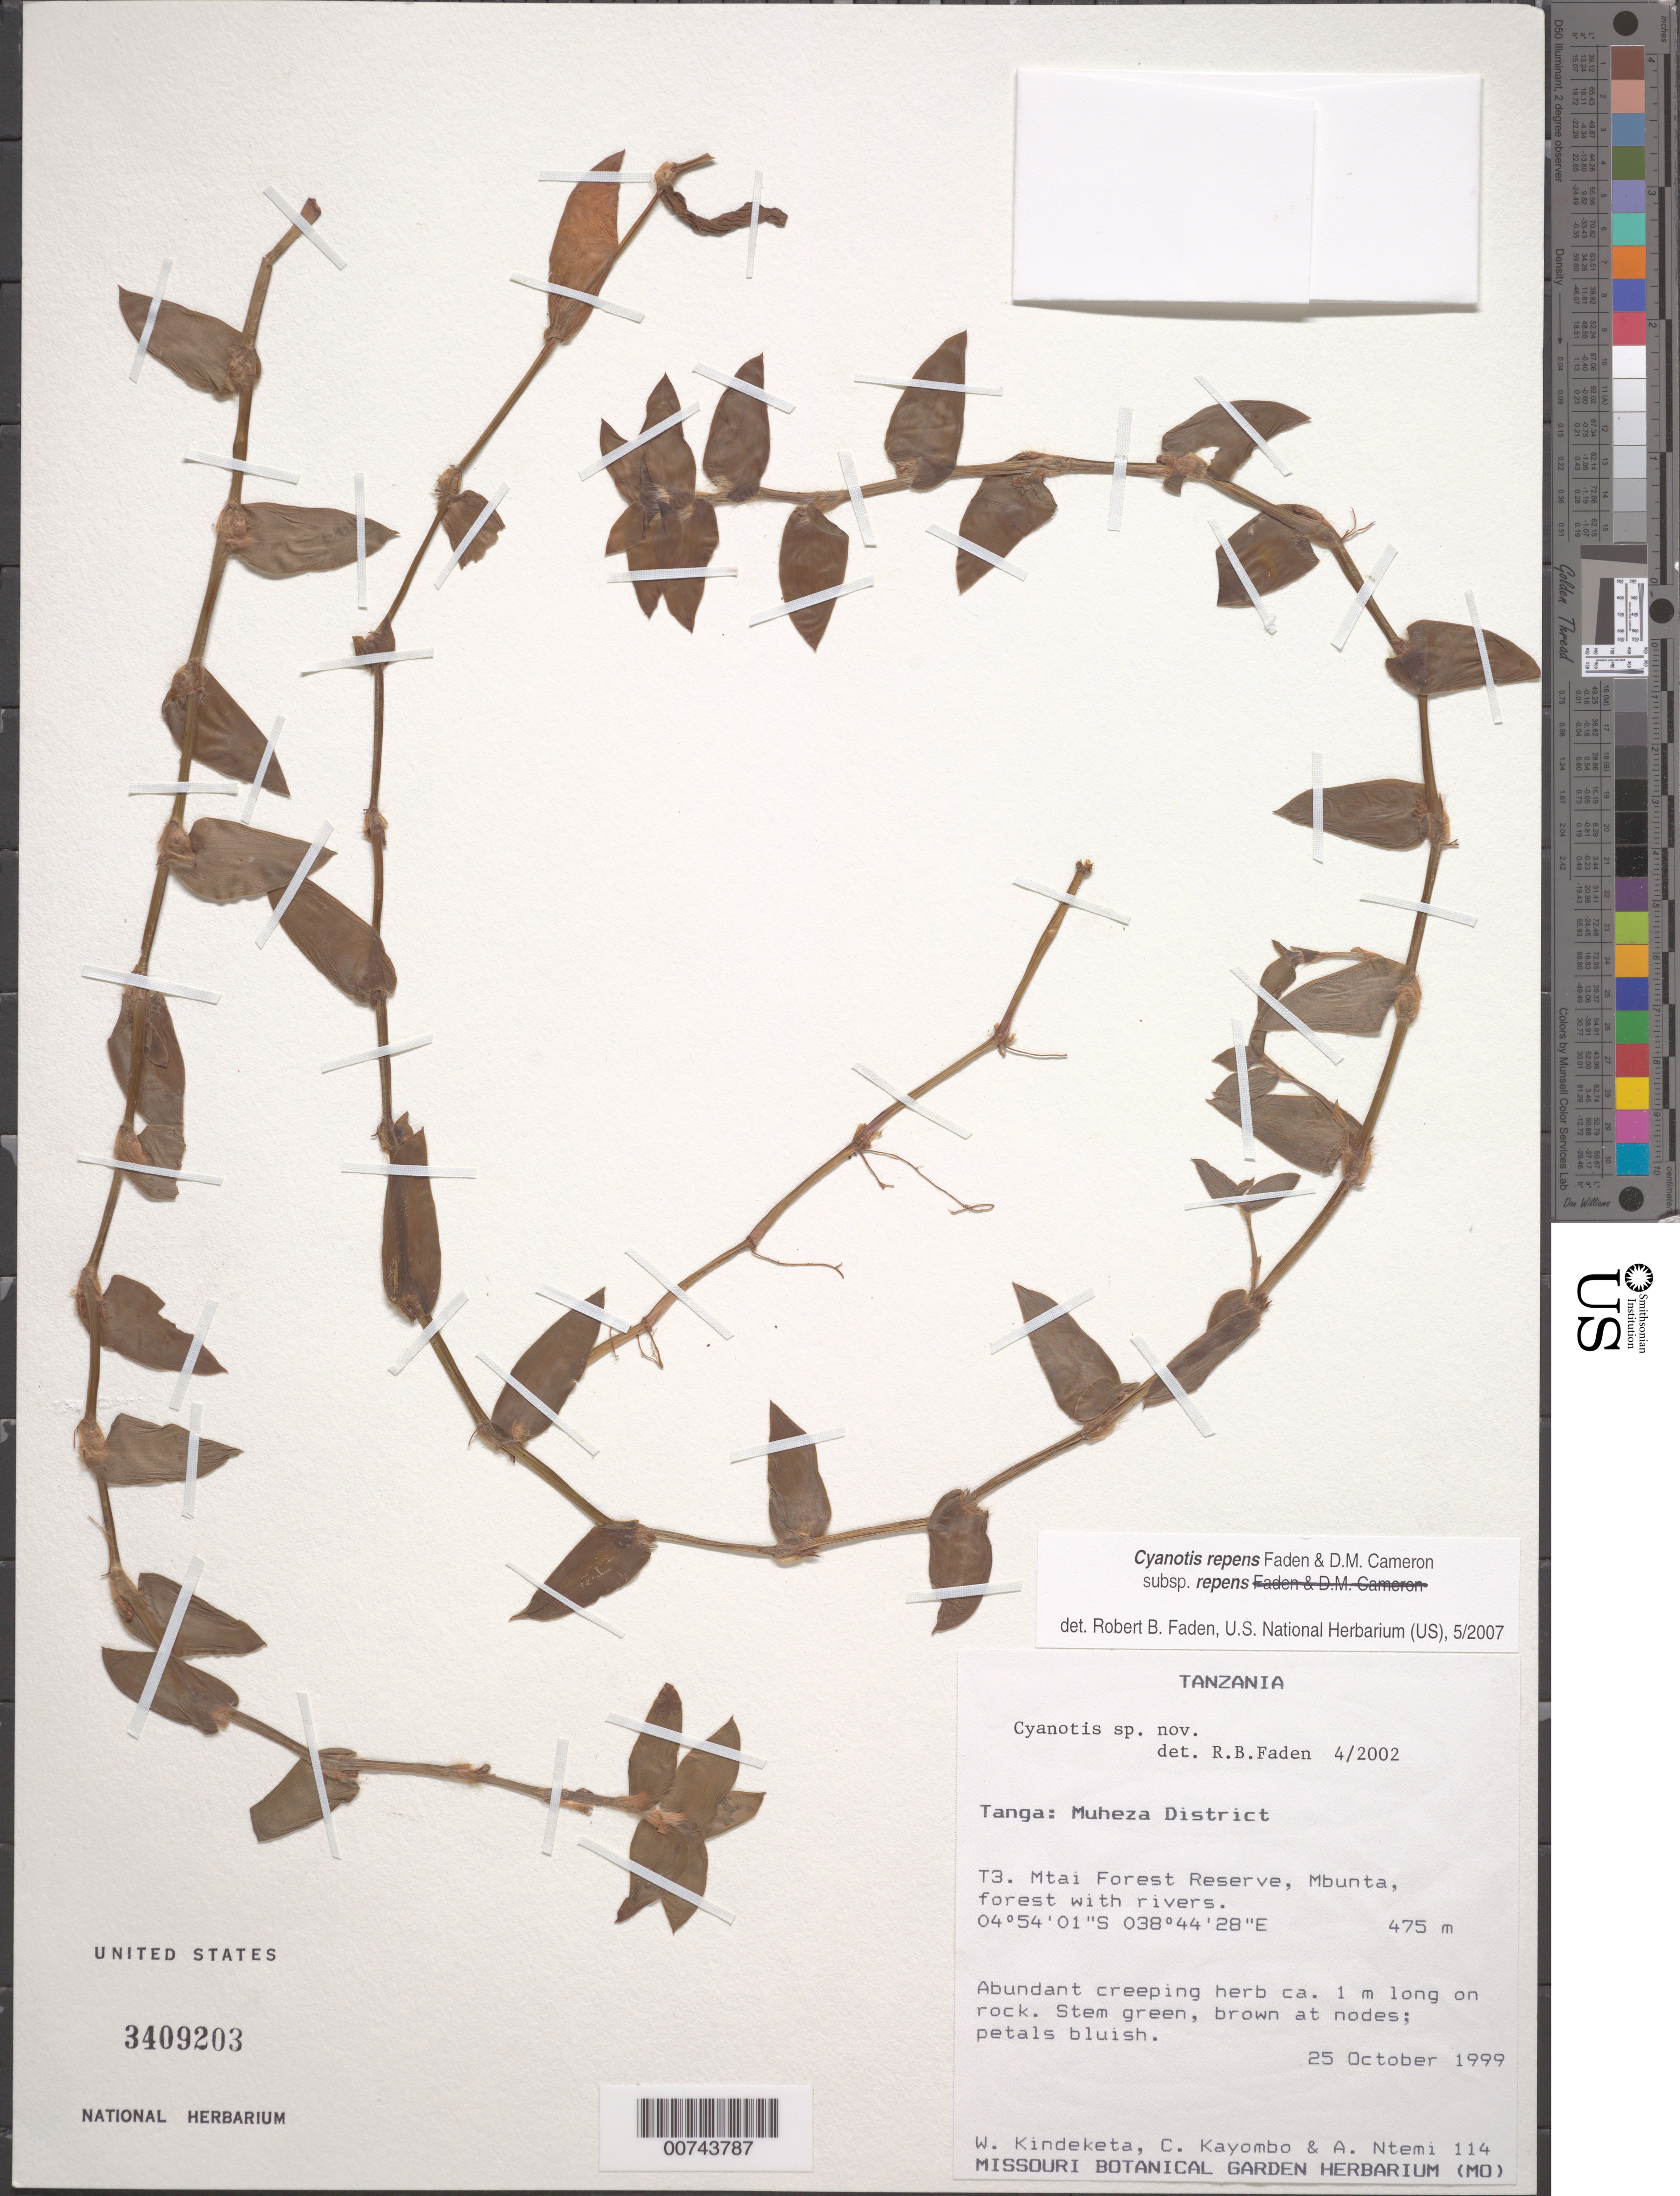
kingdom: Plantae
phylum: Tracheophyta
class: Liliopsida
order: Commelinales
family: Commelinaceae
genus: Cyanotis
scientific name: Cyanotis repens subsp. repens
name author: Faden & D.M. Cameron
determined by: Faden, Robert B., (US), Smithsonian Institution - National Museum of Natural History (UNITED STATES)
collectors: W. Kindeketa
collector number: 114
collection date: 1999-10-28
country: Tanzania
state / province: Tanga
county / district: Muheza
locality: Maramba War, Hai Street, in cultivated land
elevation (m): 475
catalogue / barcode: US 3409203